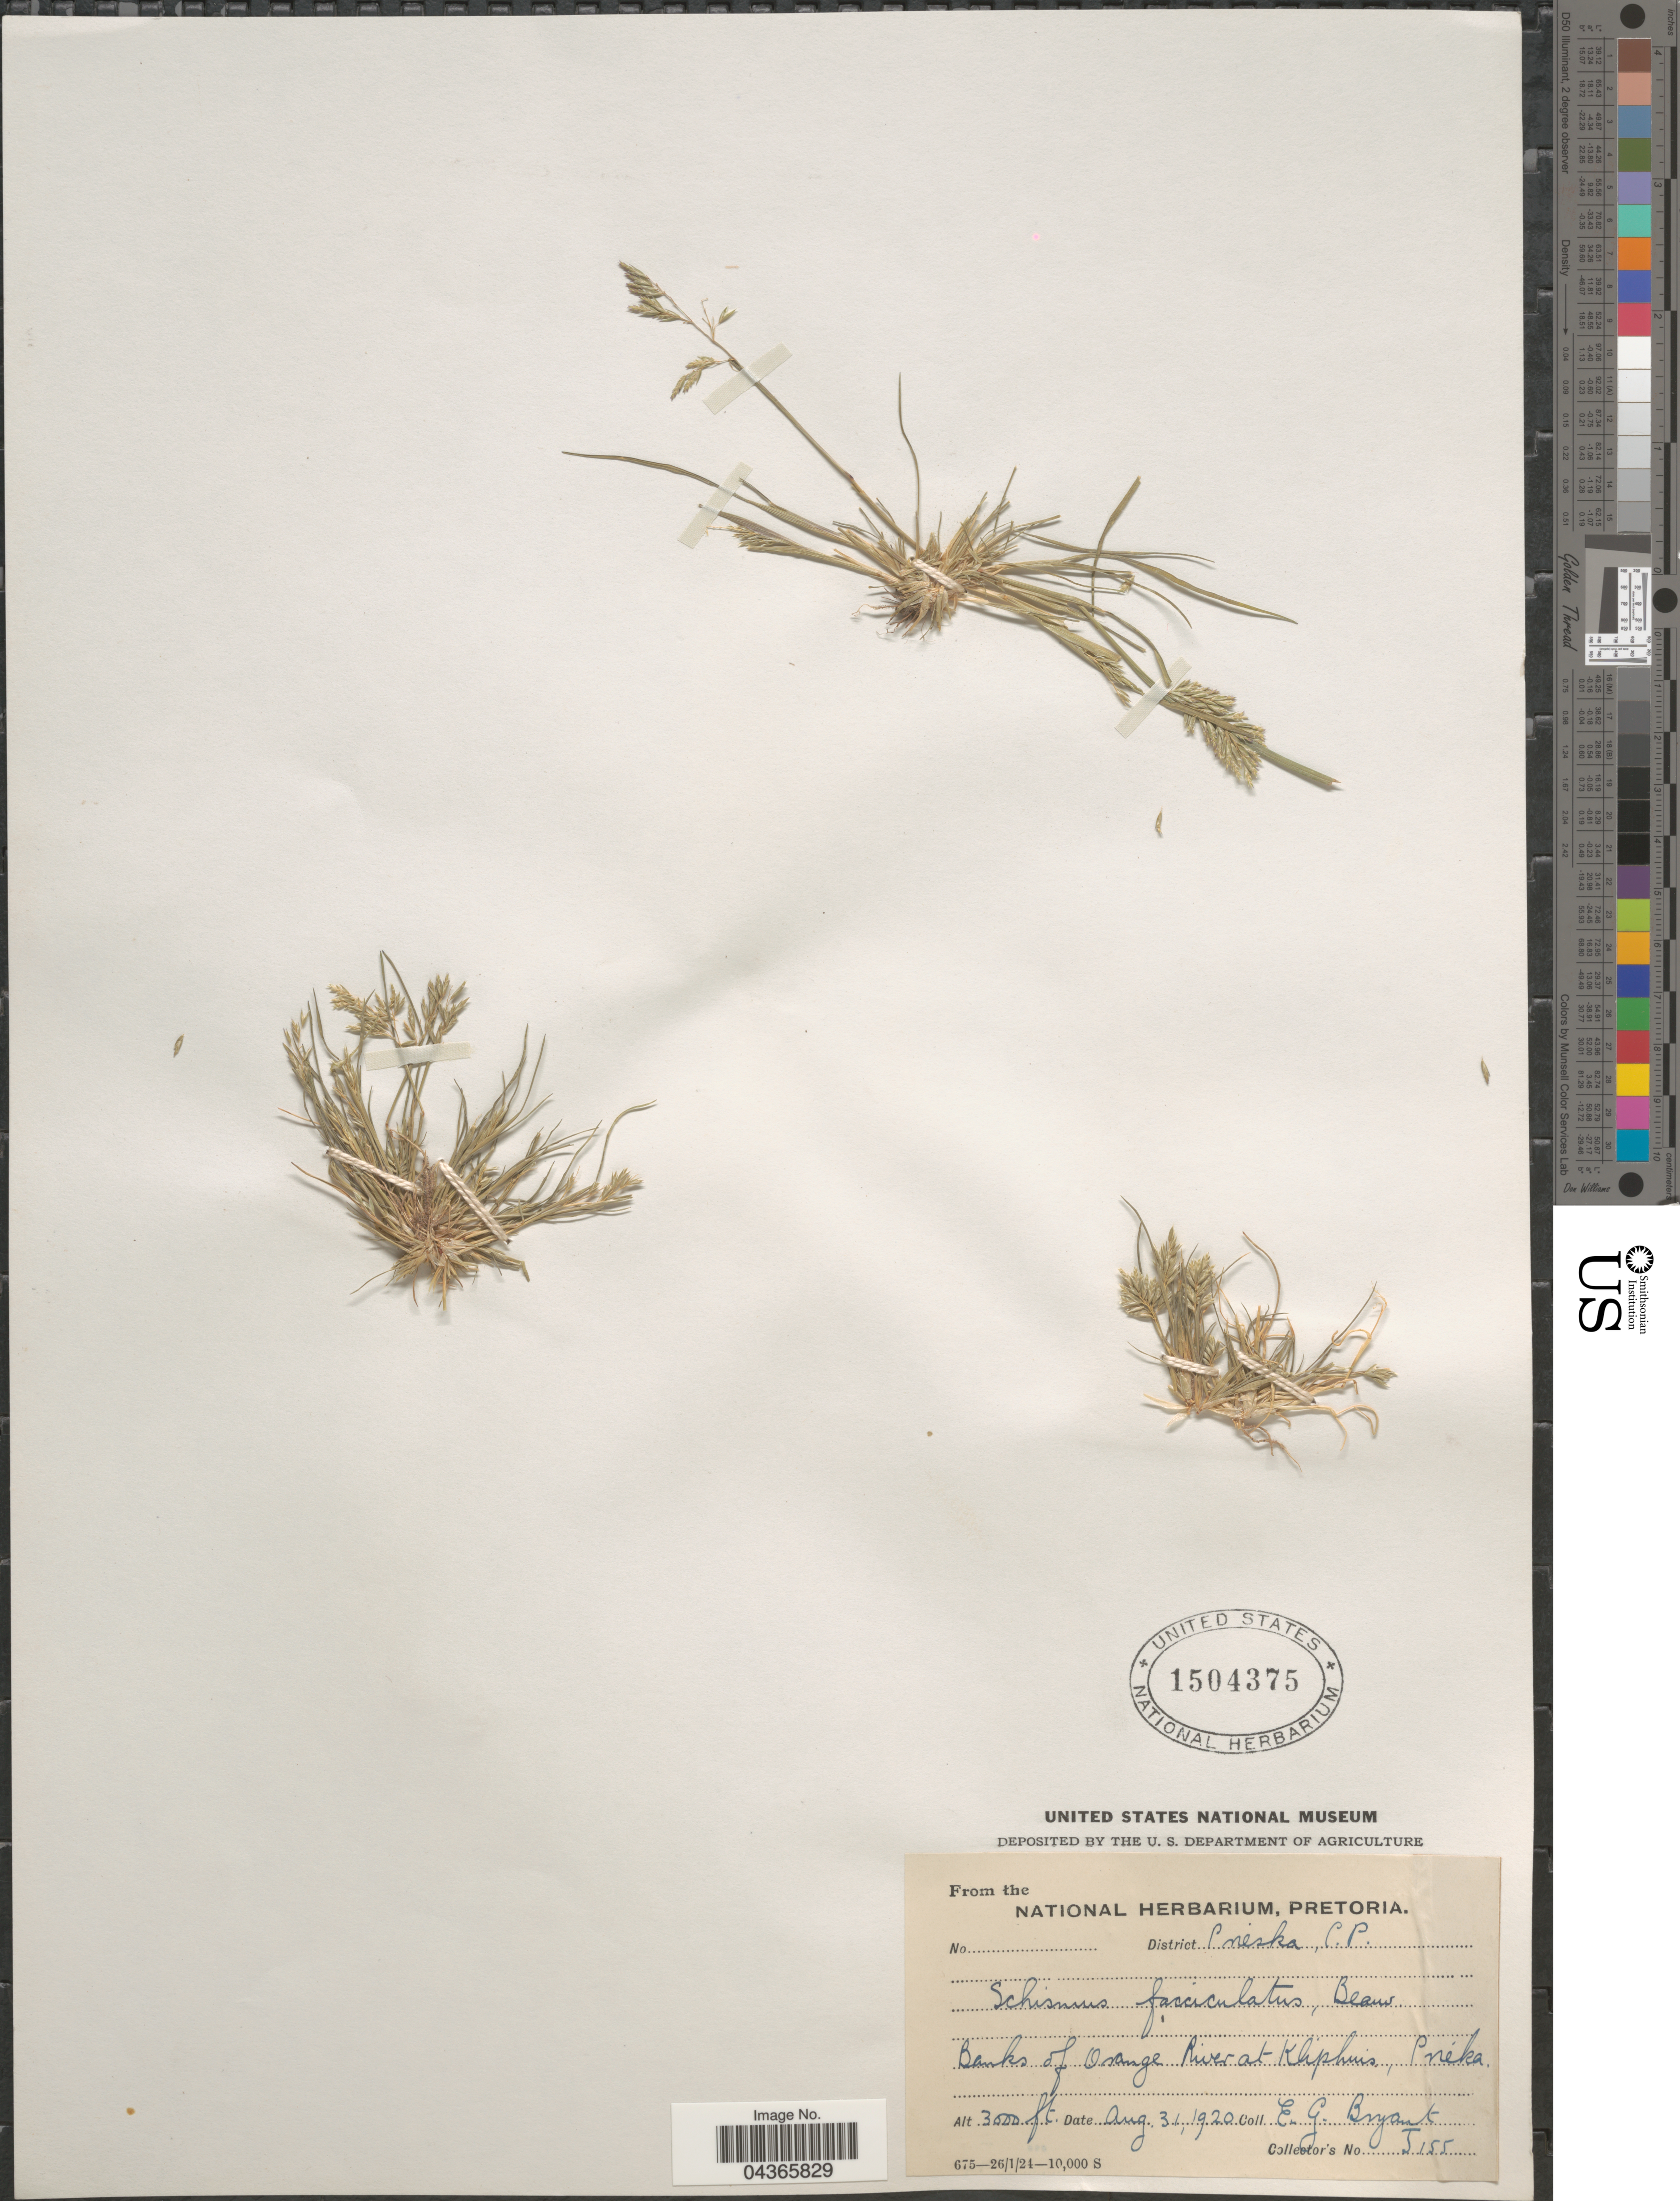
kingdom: Plantae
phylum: Tracheophyta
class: Liliopsida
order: Poales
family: Poaceae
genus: Schismus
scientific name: Schismus barbatus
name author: (L.) Thell.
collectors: E. Bryant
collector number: J155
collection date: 1920-08-31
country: South Africa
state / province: Northern Cape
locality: District Prieska, C. P. Banks of Orange River at Kliphuis, Prieska.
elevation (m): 914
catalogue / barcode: US 1504375